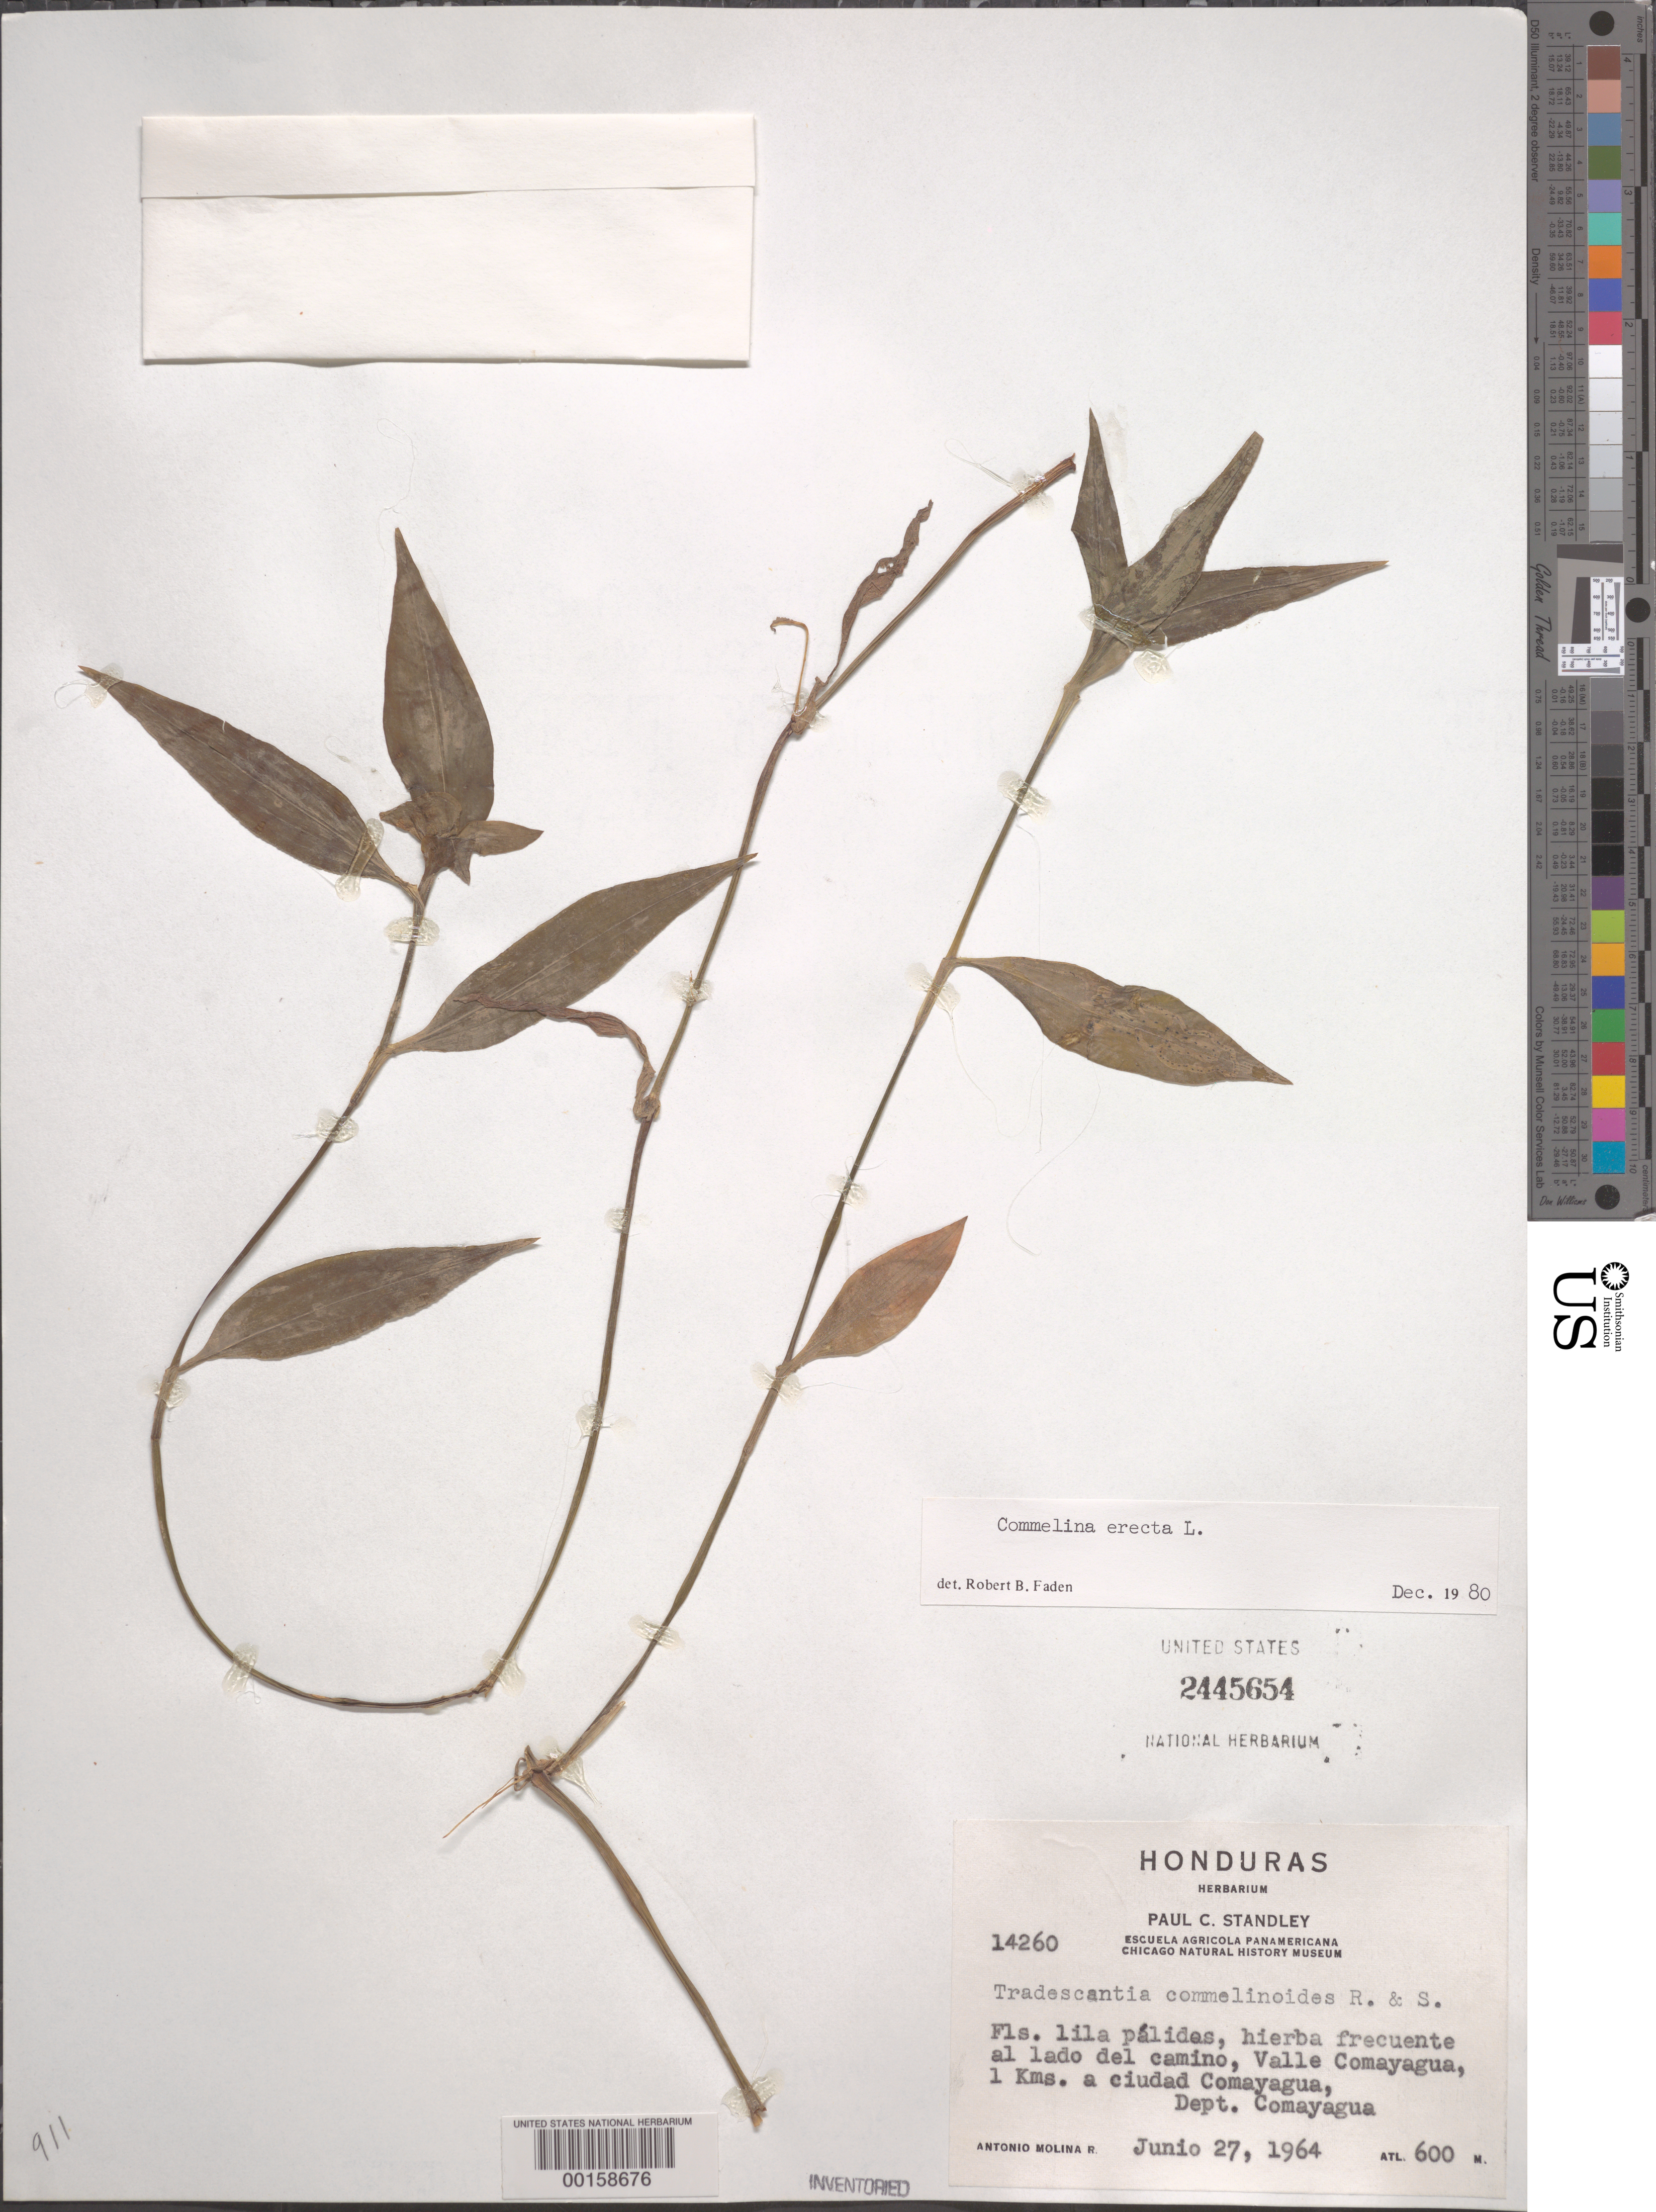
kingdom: Plantae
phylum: Tracheophyta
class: Liliopsida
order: Commelinales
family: Commelinaceae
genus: Commelina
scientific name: Commelina erecta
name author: L.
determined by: Faden, Robert B., (US), Smithsonian Institution - National Museum of Natural History (UNITED STATES)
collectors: A. Molina R.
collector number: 14260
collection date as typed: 27 Jun 1964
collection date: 1964-06-27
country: Honduras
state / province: Comayagua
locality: Valle Comayagua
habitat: Roadside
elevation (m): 600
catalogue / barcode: US 2445654